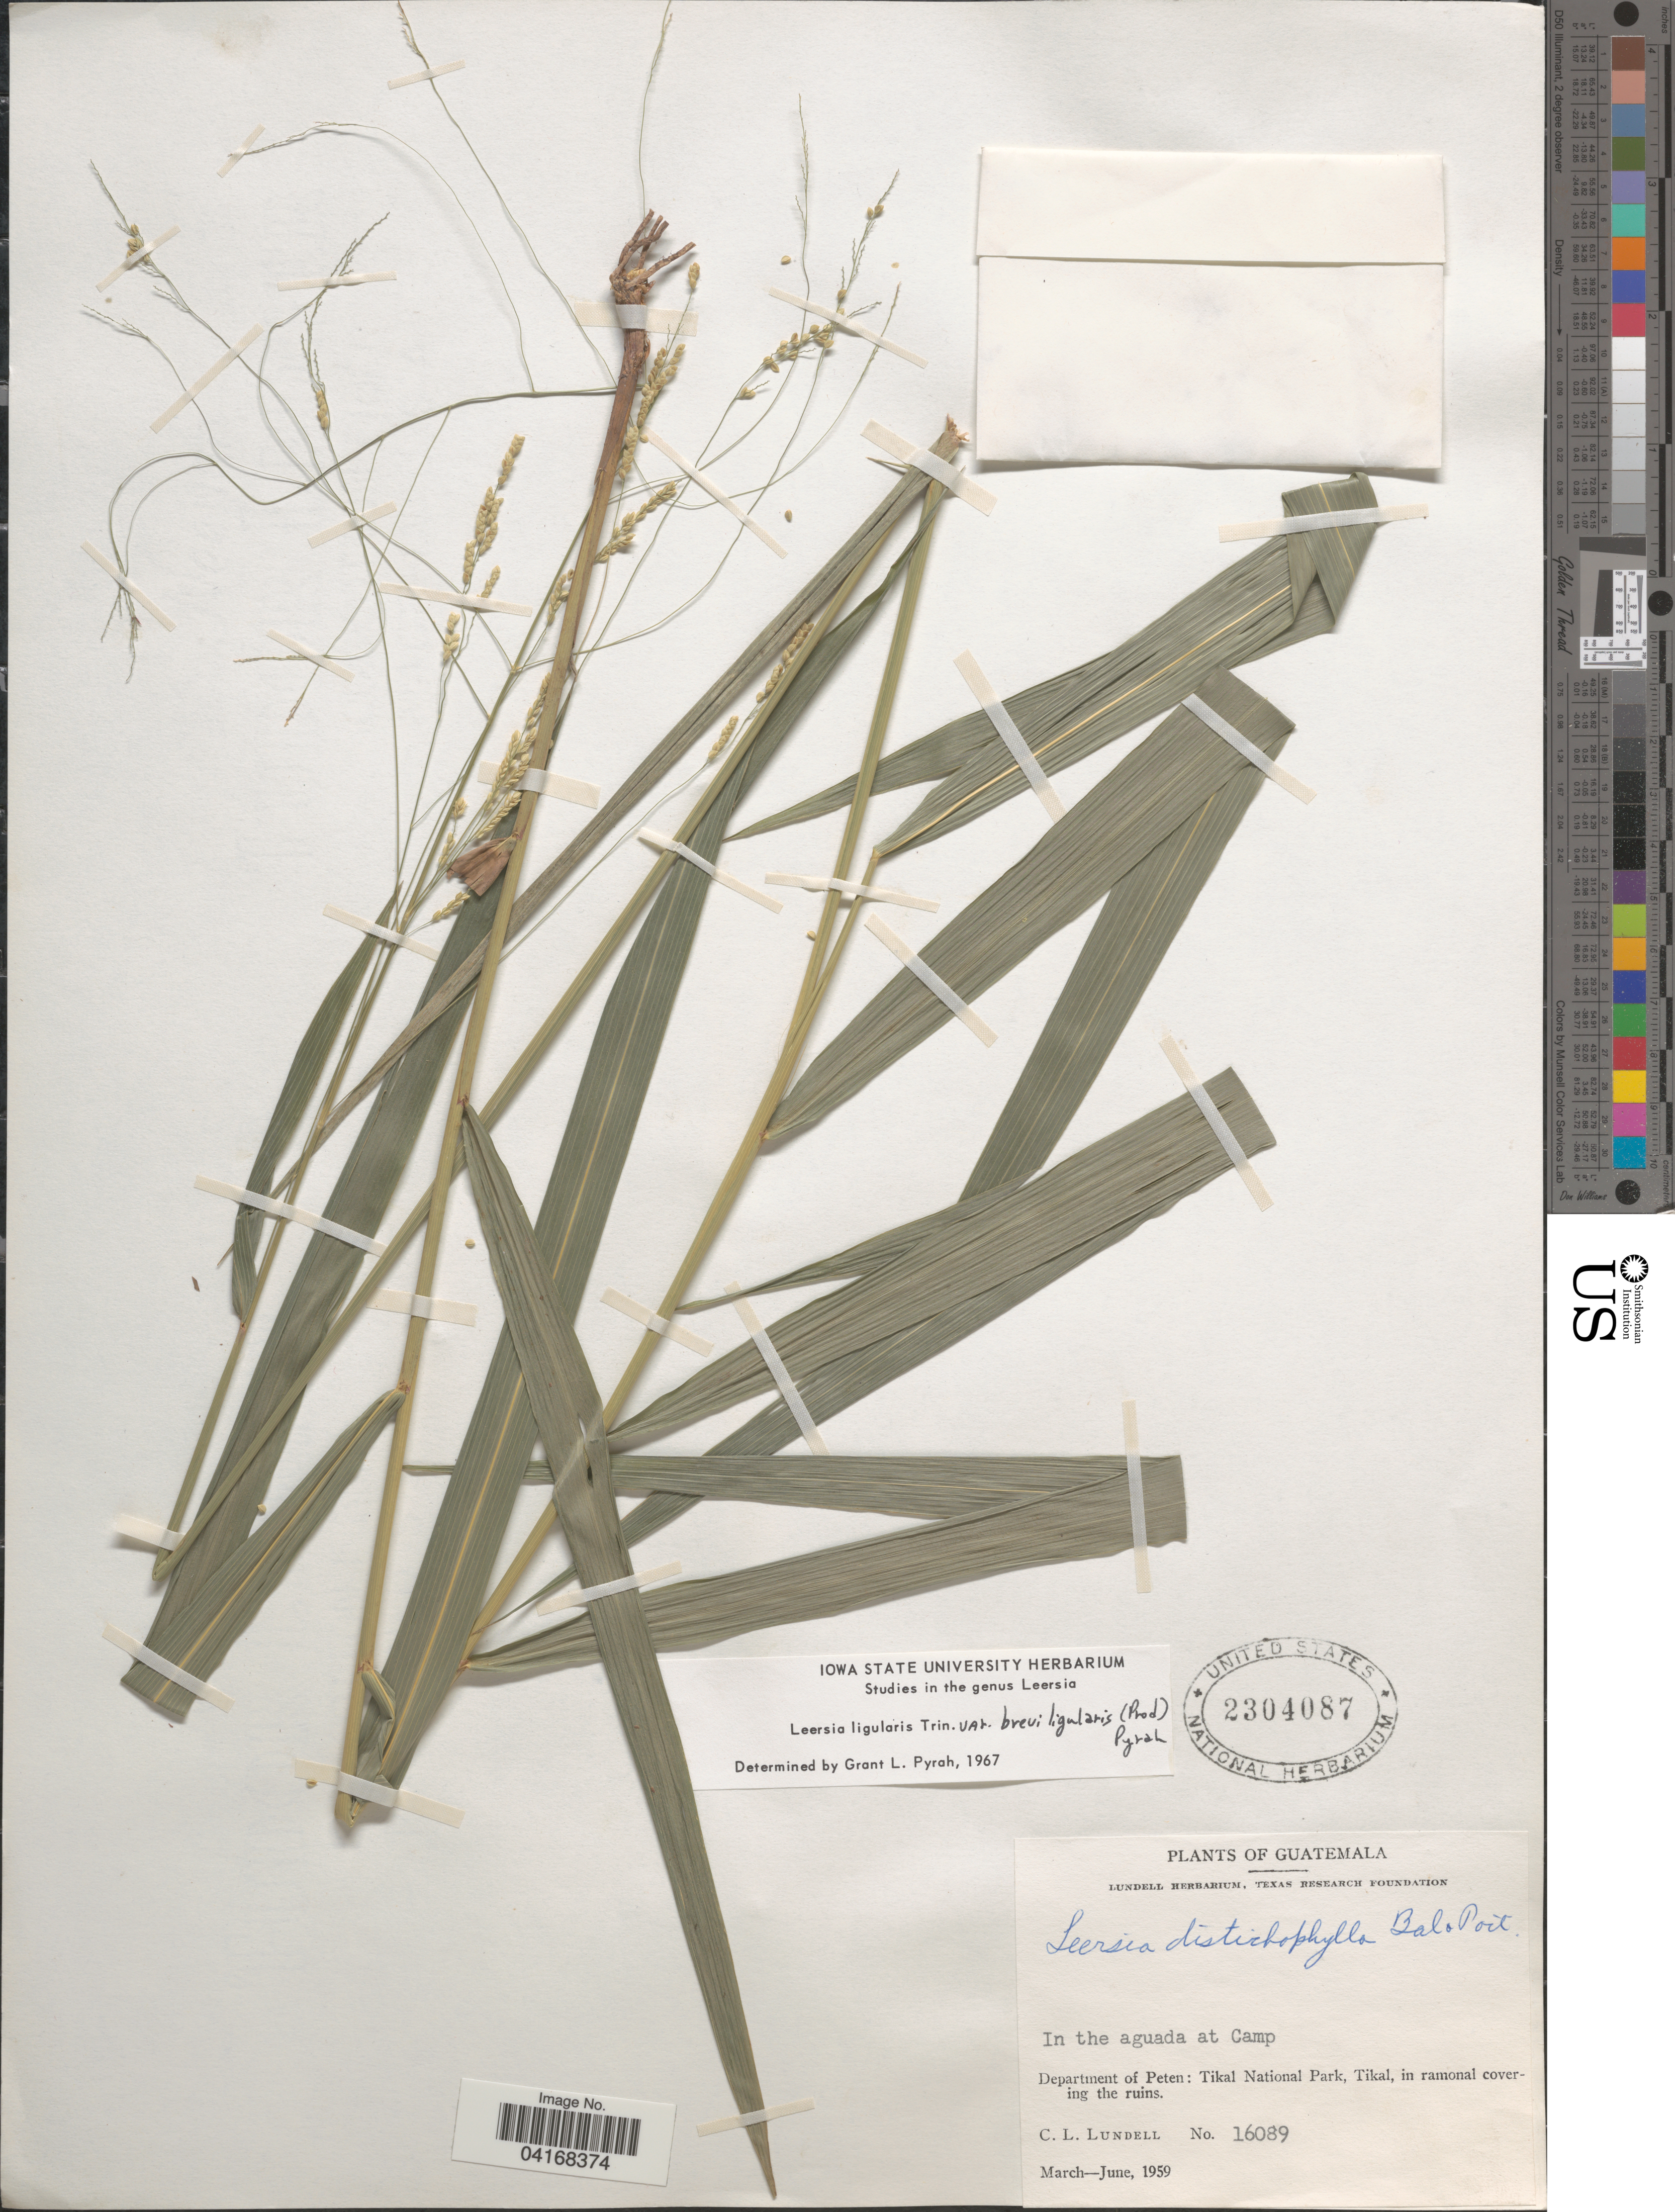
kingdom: Plantae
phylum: Tracheophyta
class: Liliopsida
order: Poales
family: Poaceae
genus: Leersia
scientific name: Leersia ligularis var. breviligularis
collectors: C. L. Lundell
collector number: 16089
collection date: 1959-05/1959-06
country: Guatemala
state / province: El Peten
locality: Department of Peten: Tikal National Park, Tikal.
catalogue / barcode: US 2304087